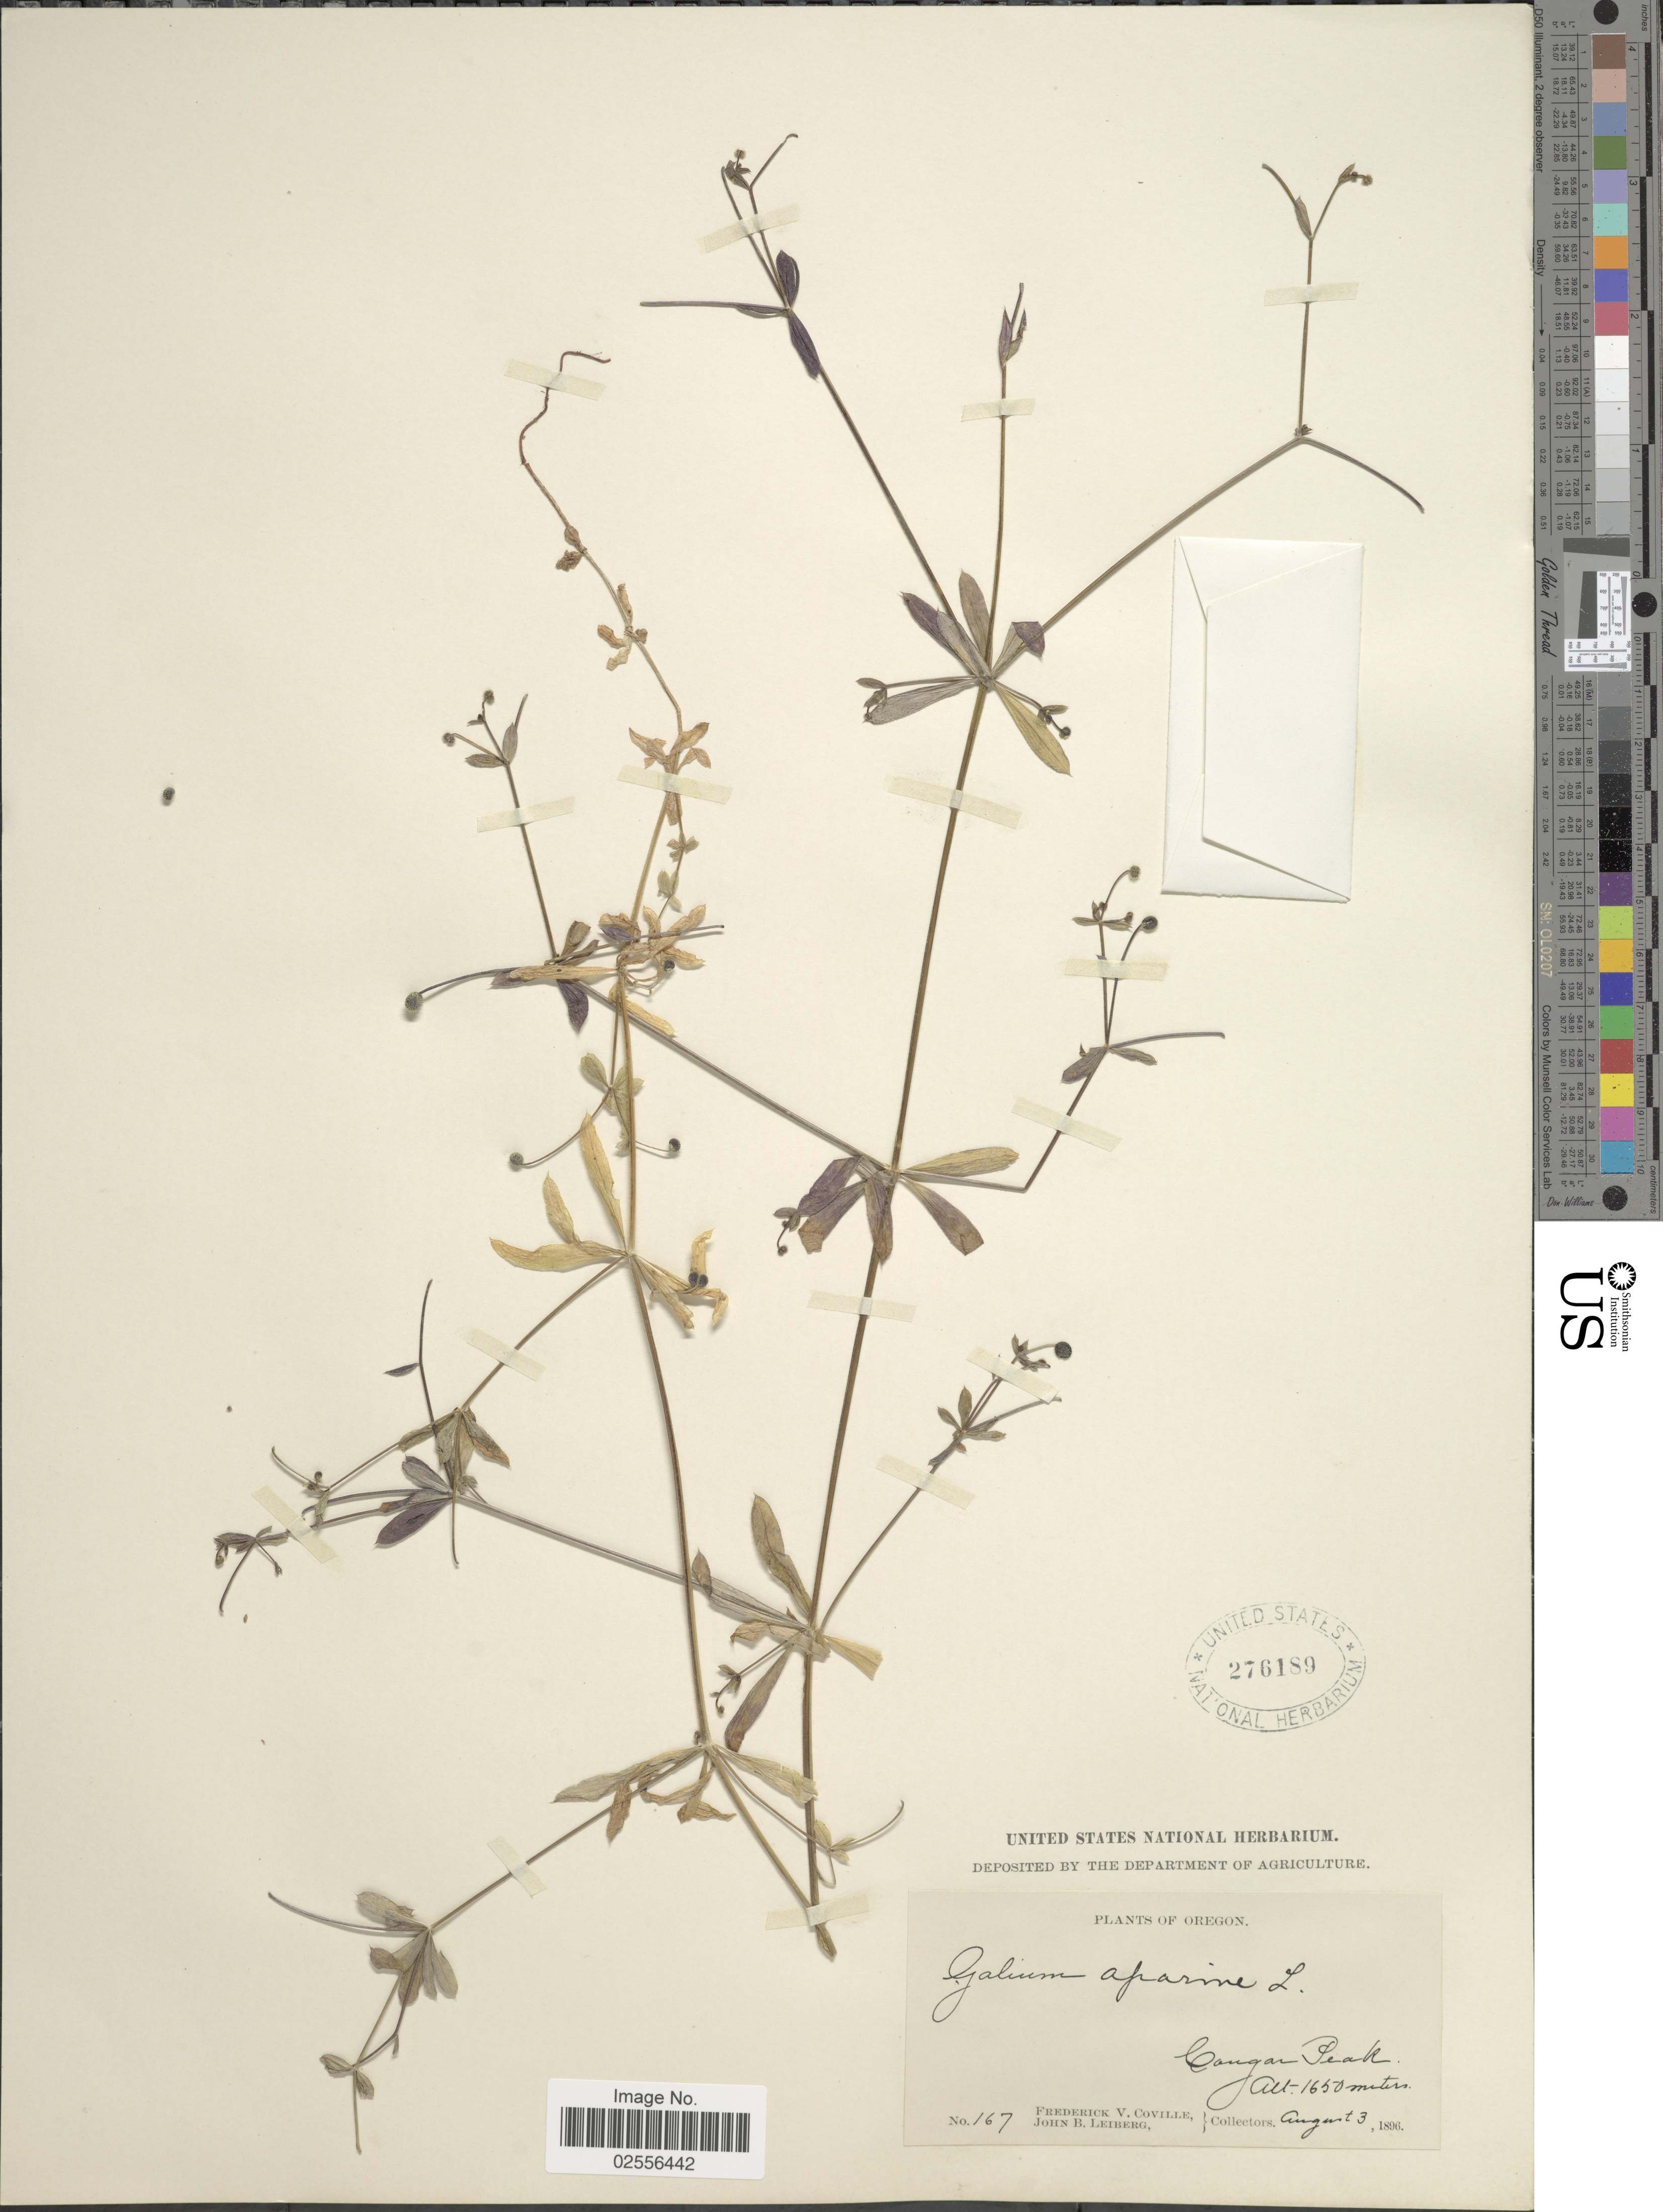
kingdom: Plantae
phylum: Tracheophyta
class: Magnoliopsida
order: Gentianales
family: Rubiaceae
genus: Galium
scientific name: Galium aparine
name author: L.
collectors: F. V. Coville & J. B. Leiberg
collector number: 167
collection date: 1896-08-03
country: United States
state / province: Oregon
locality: Cougar Peak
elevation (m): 1650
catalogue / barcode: US 276189